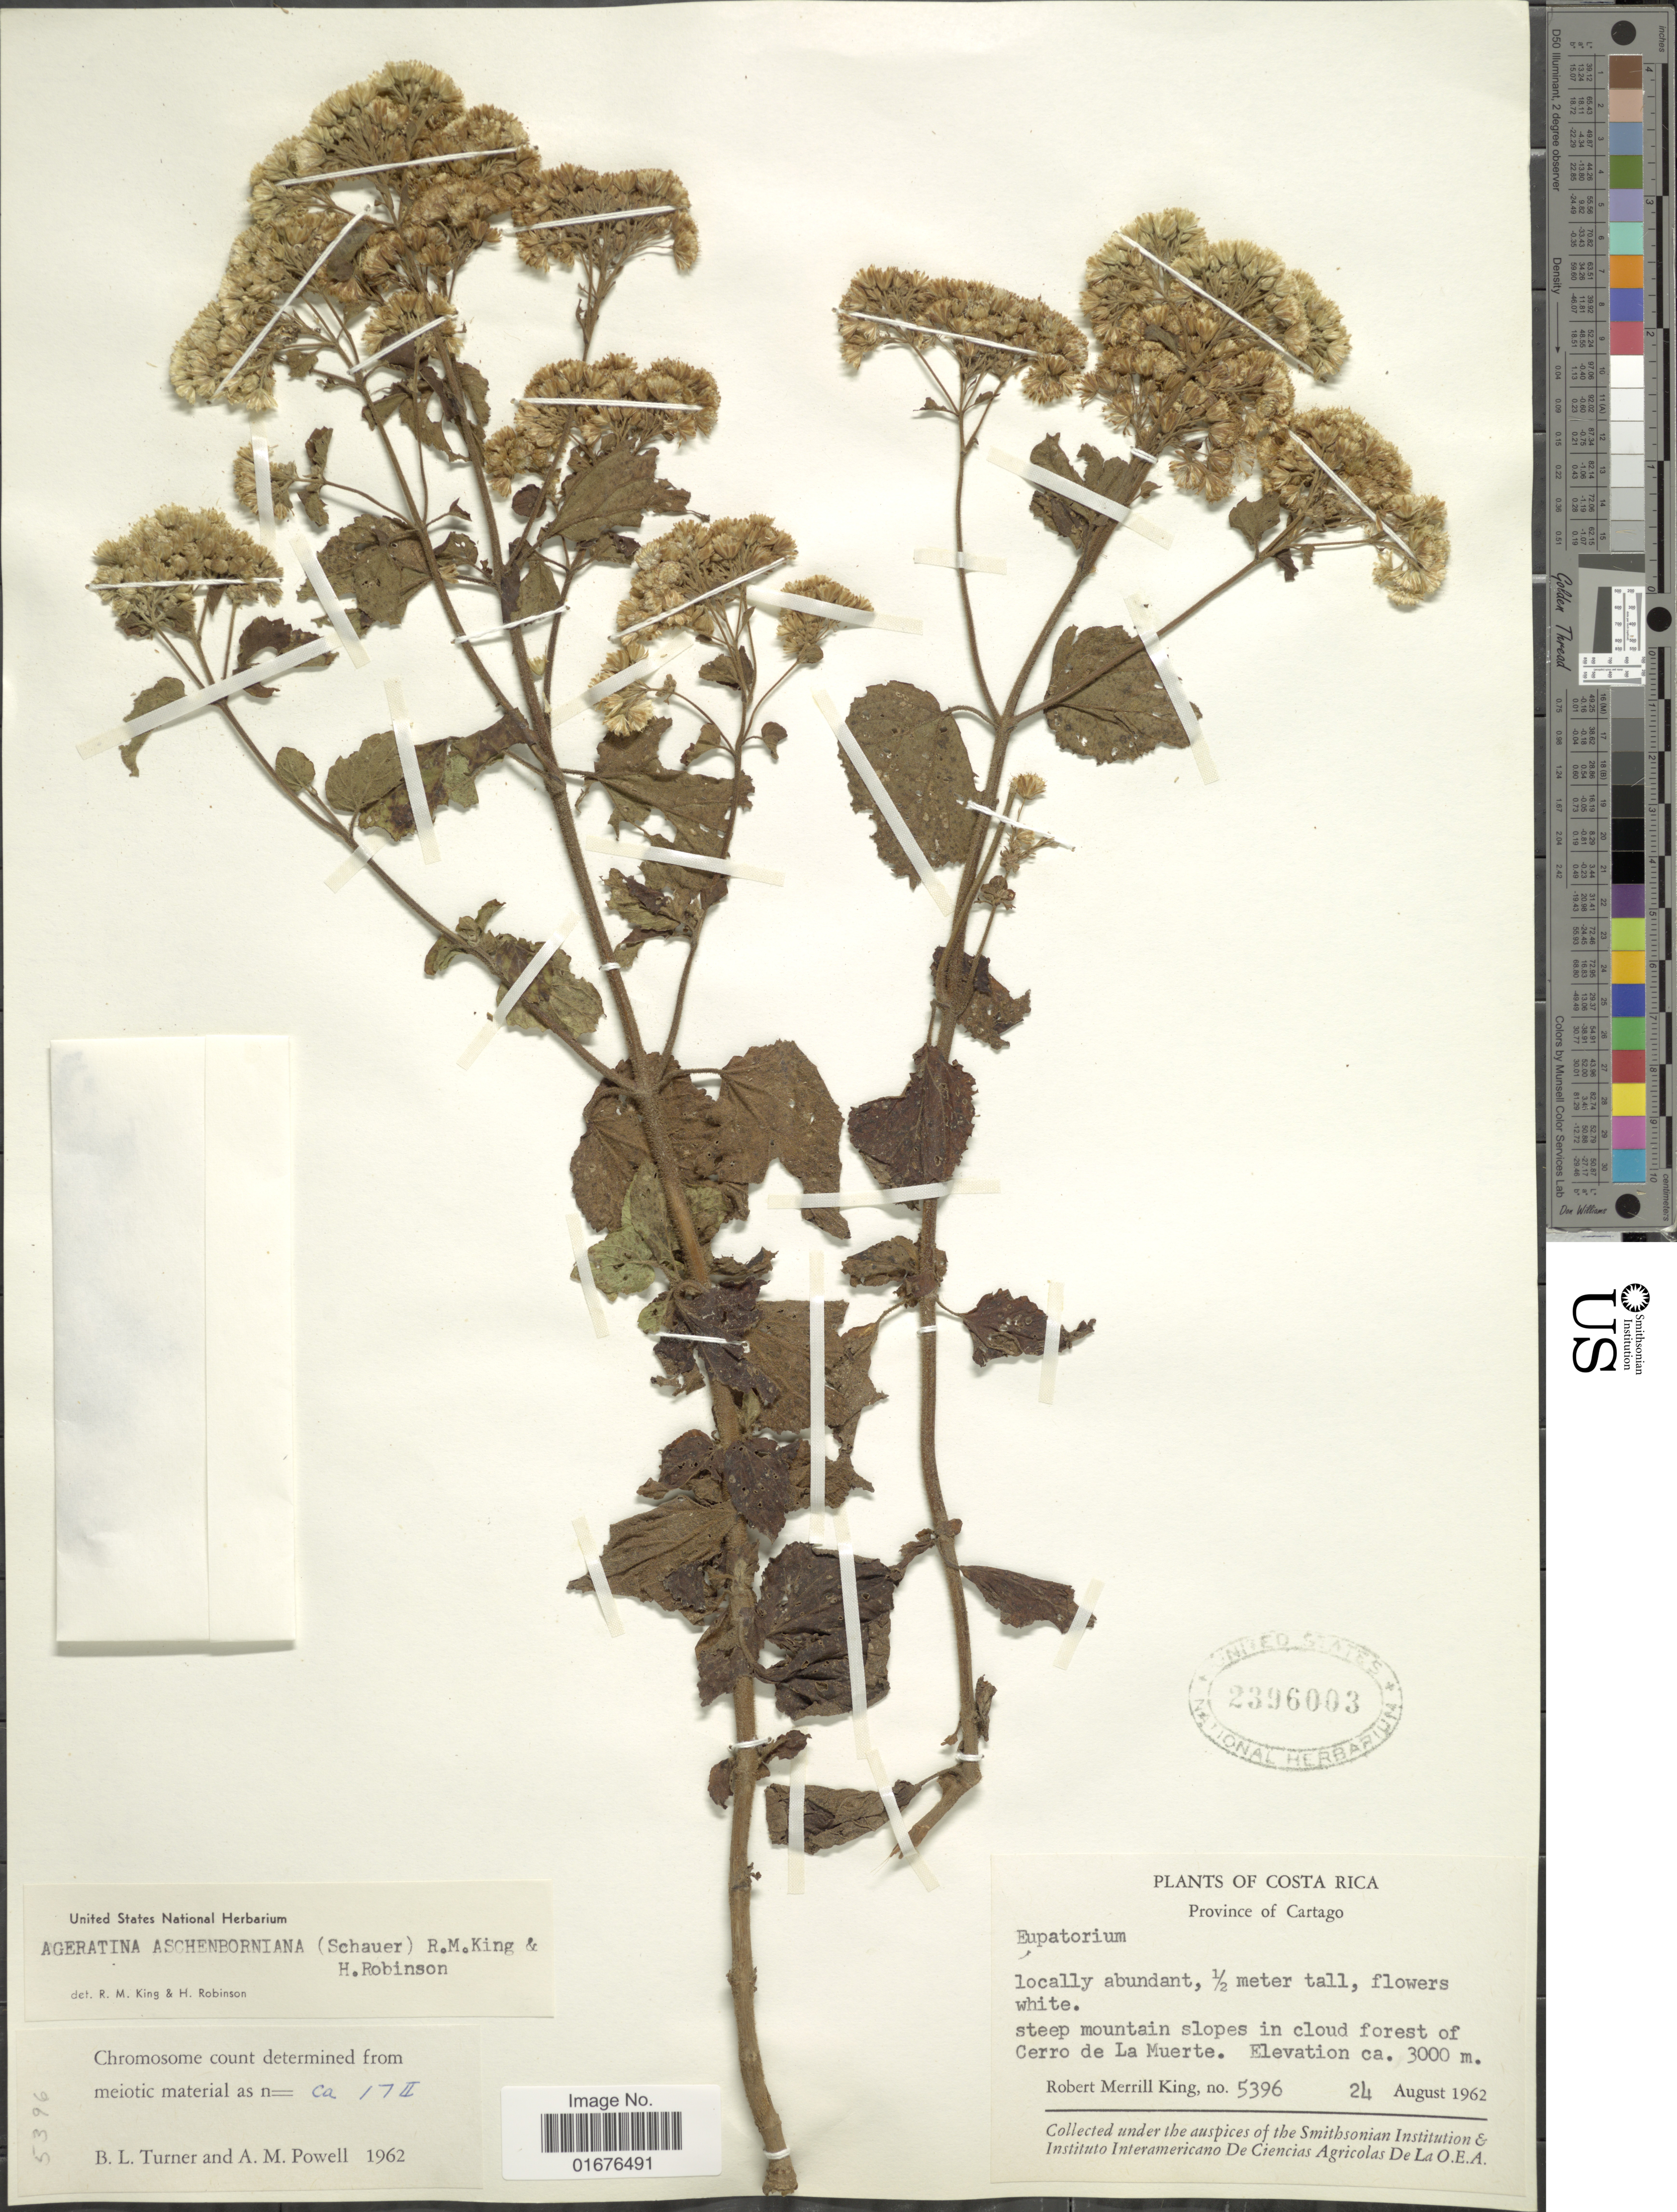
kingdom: Plantae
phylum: Tracheophyta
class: Magnoliopsida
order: Asterales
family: Asteraceae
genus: Ageratina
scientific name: Ageratina pichinchensis var. bustamenta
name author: (DC.) R.M. King & H. Rob.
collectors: R. M. King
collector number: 5396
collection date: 1962-08-24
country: Costa Rica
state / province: Cartago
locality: Steep mountains slope sin cloud forest of Cerro de La Muerte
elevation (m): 3000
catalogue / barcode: US 2396003